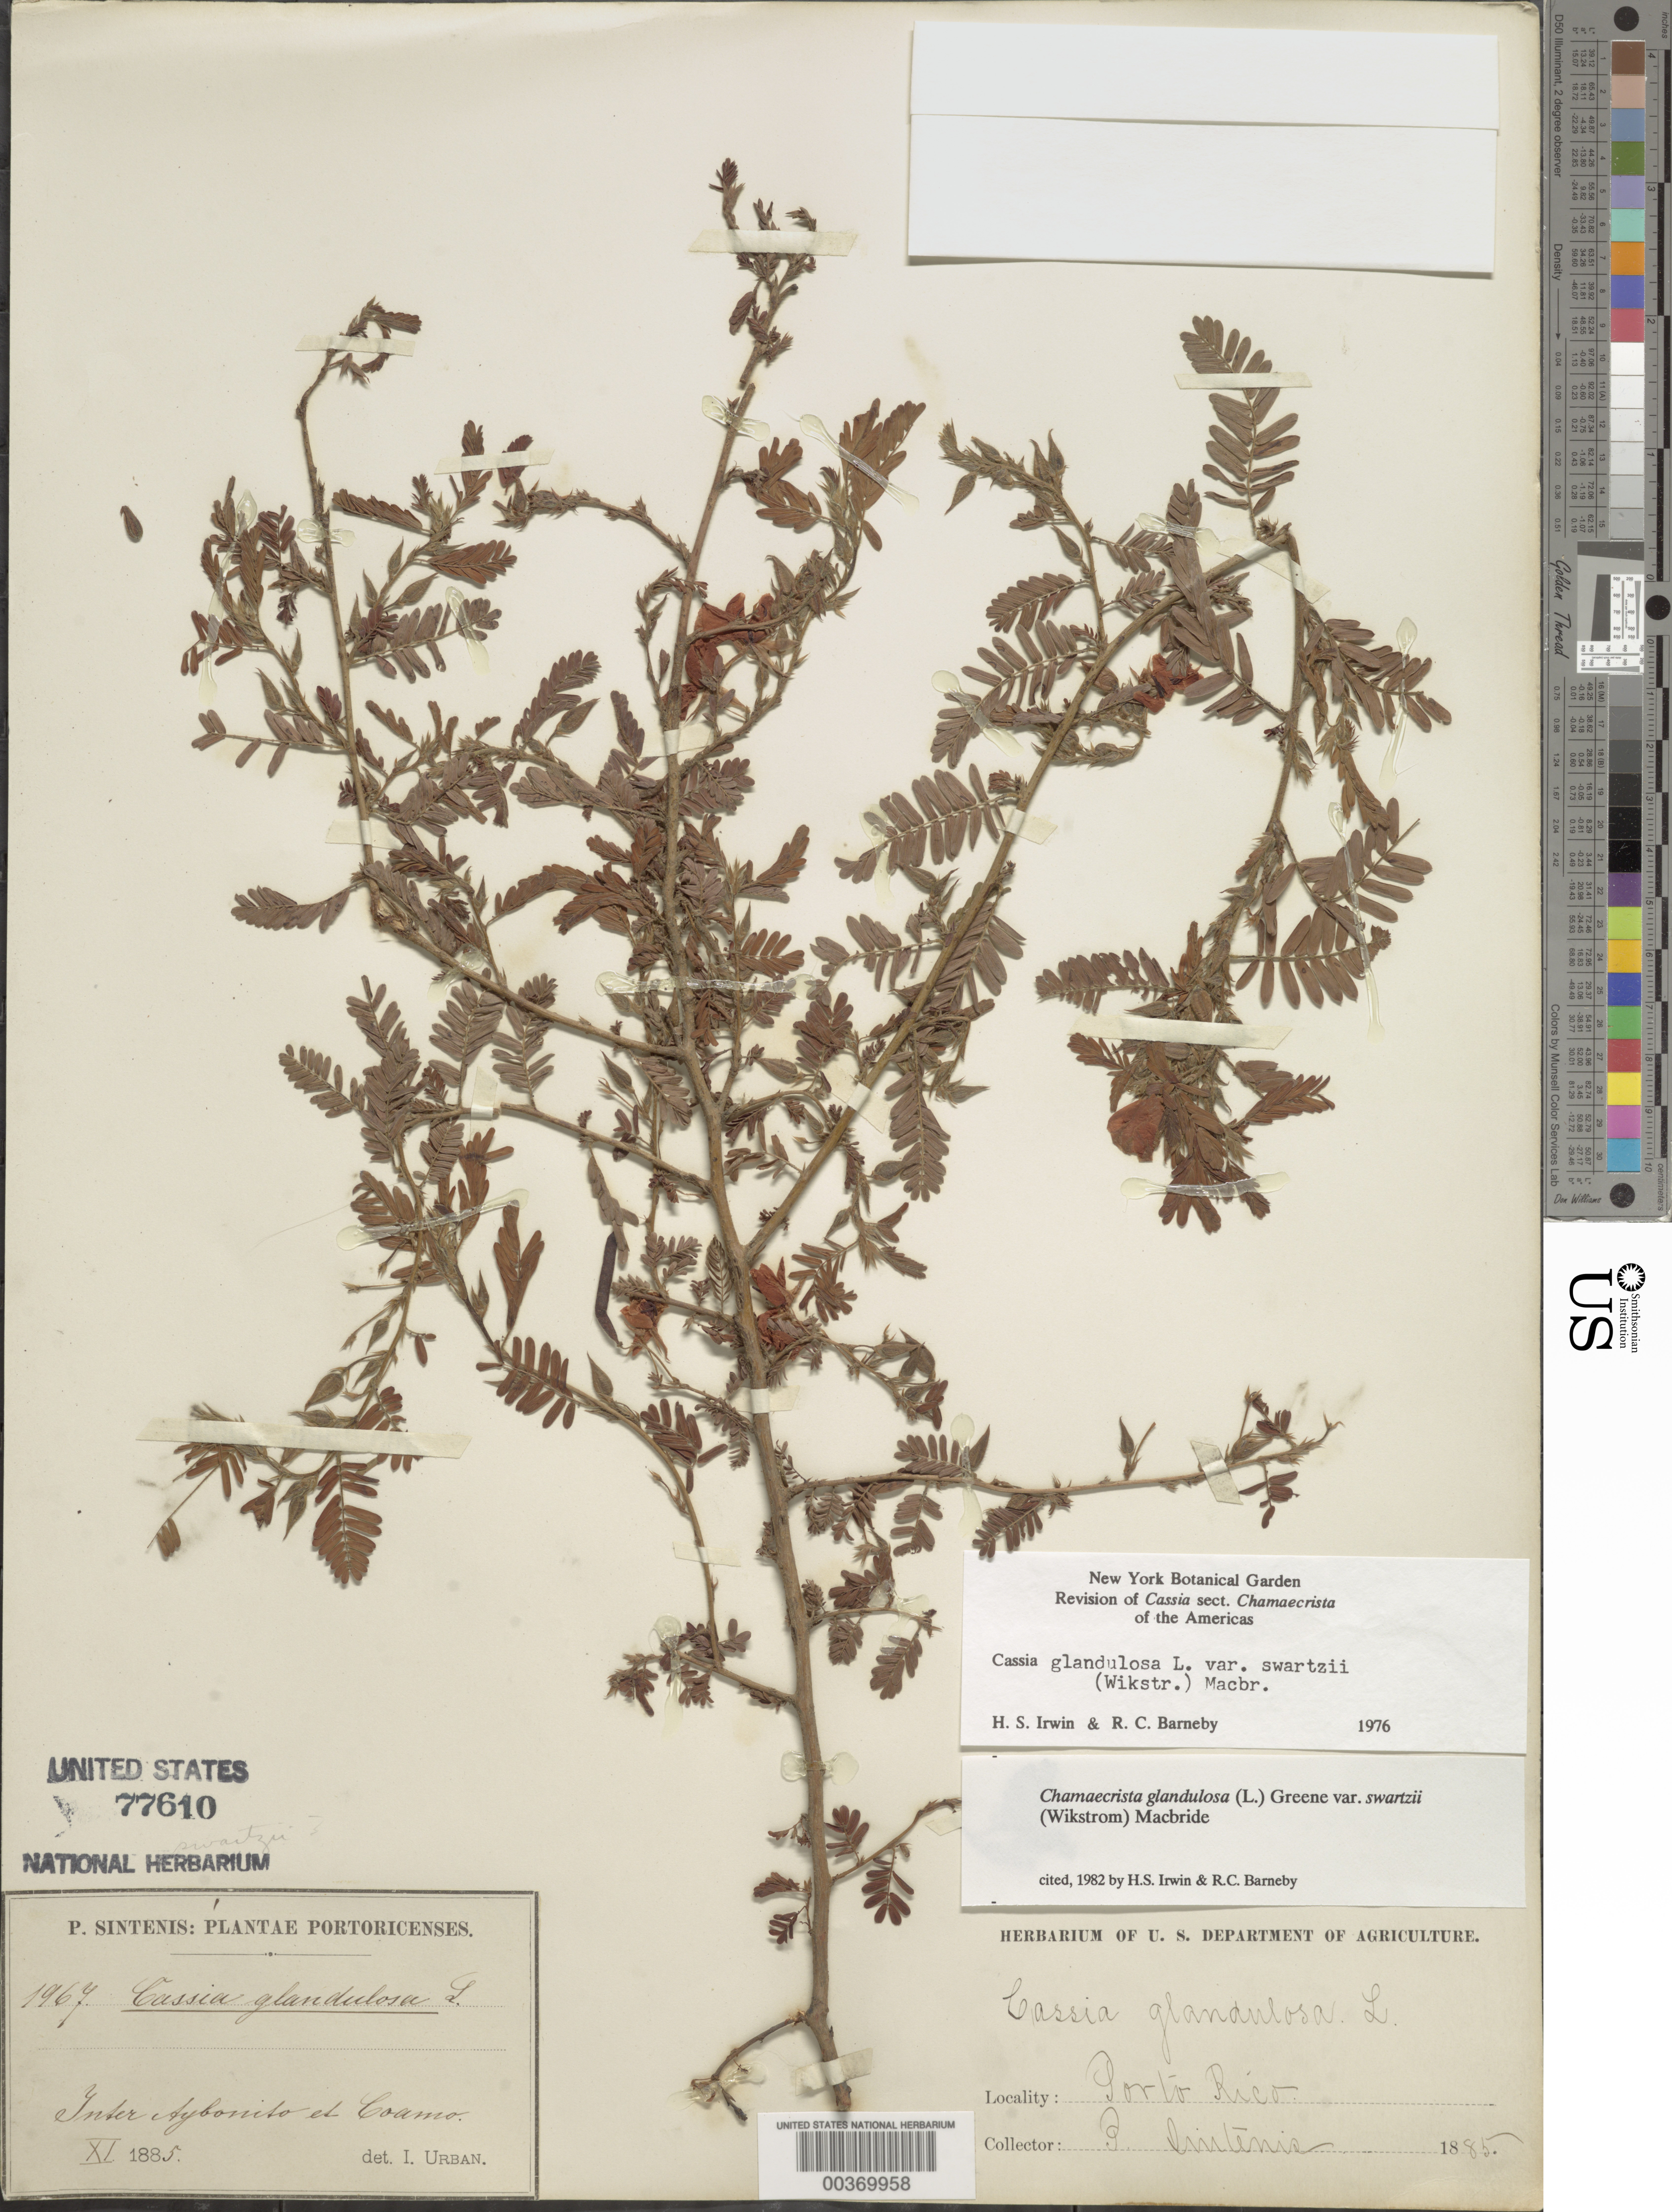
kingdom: Plantae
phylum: Tracheophyta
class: Magnoliopsida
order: Fabales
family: Fabaceae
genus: Chamaecrista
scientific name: Chamaecrista glandulosa var. swartzii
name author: (Wikstr.) H.S. Irwin & Barneby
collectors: P. Sintenis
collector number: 1967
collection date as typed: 04 Nov 1885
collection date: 1885-11-04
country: Puerto Rico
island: Greater Antilles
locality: Inter aybonito et coamo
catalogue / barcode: US 77610